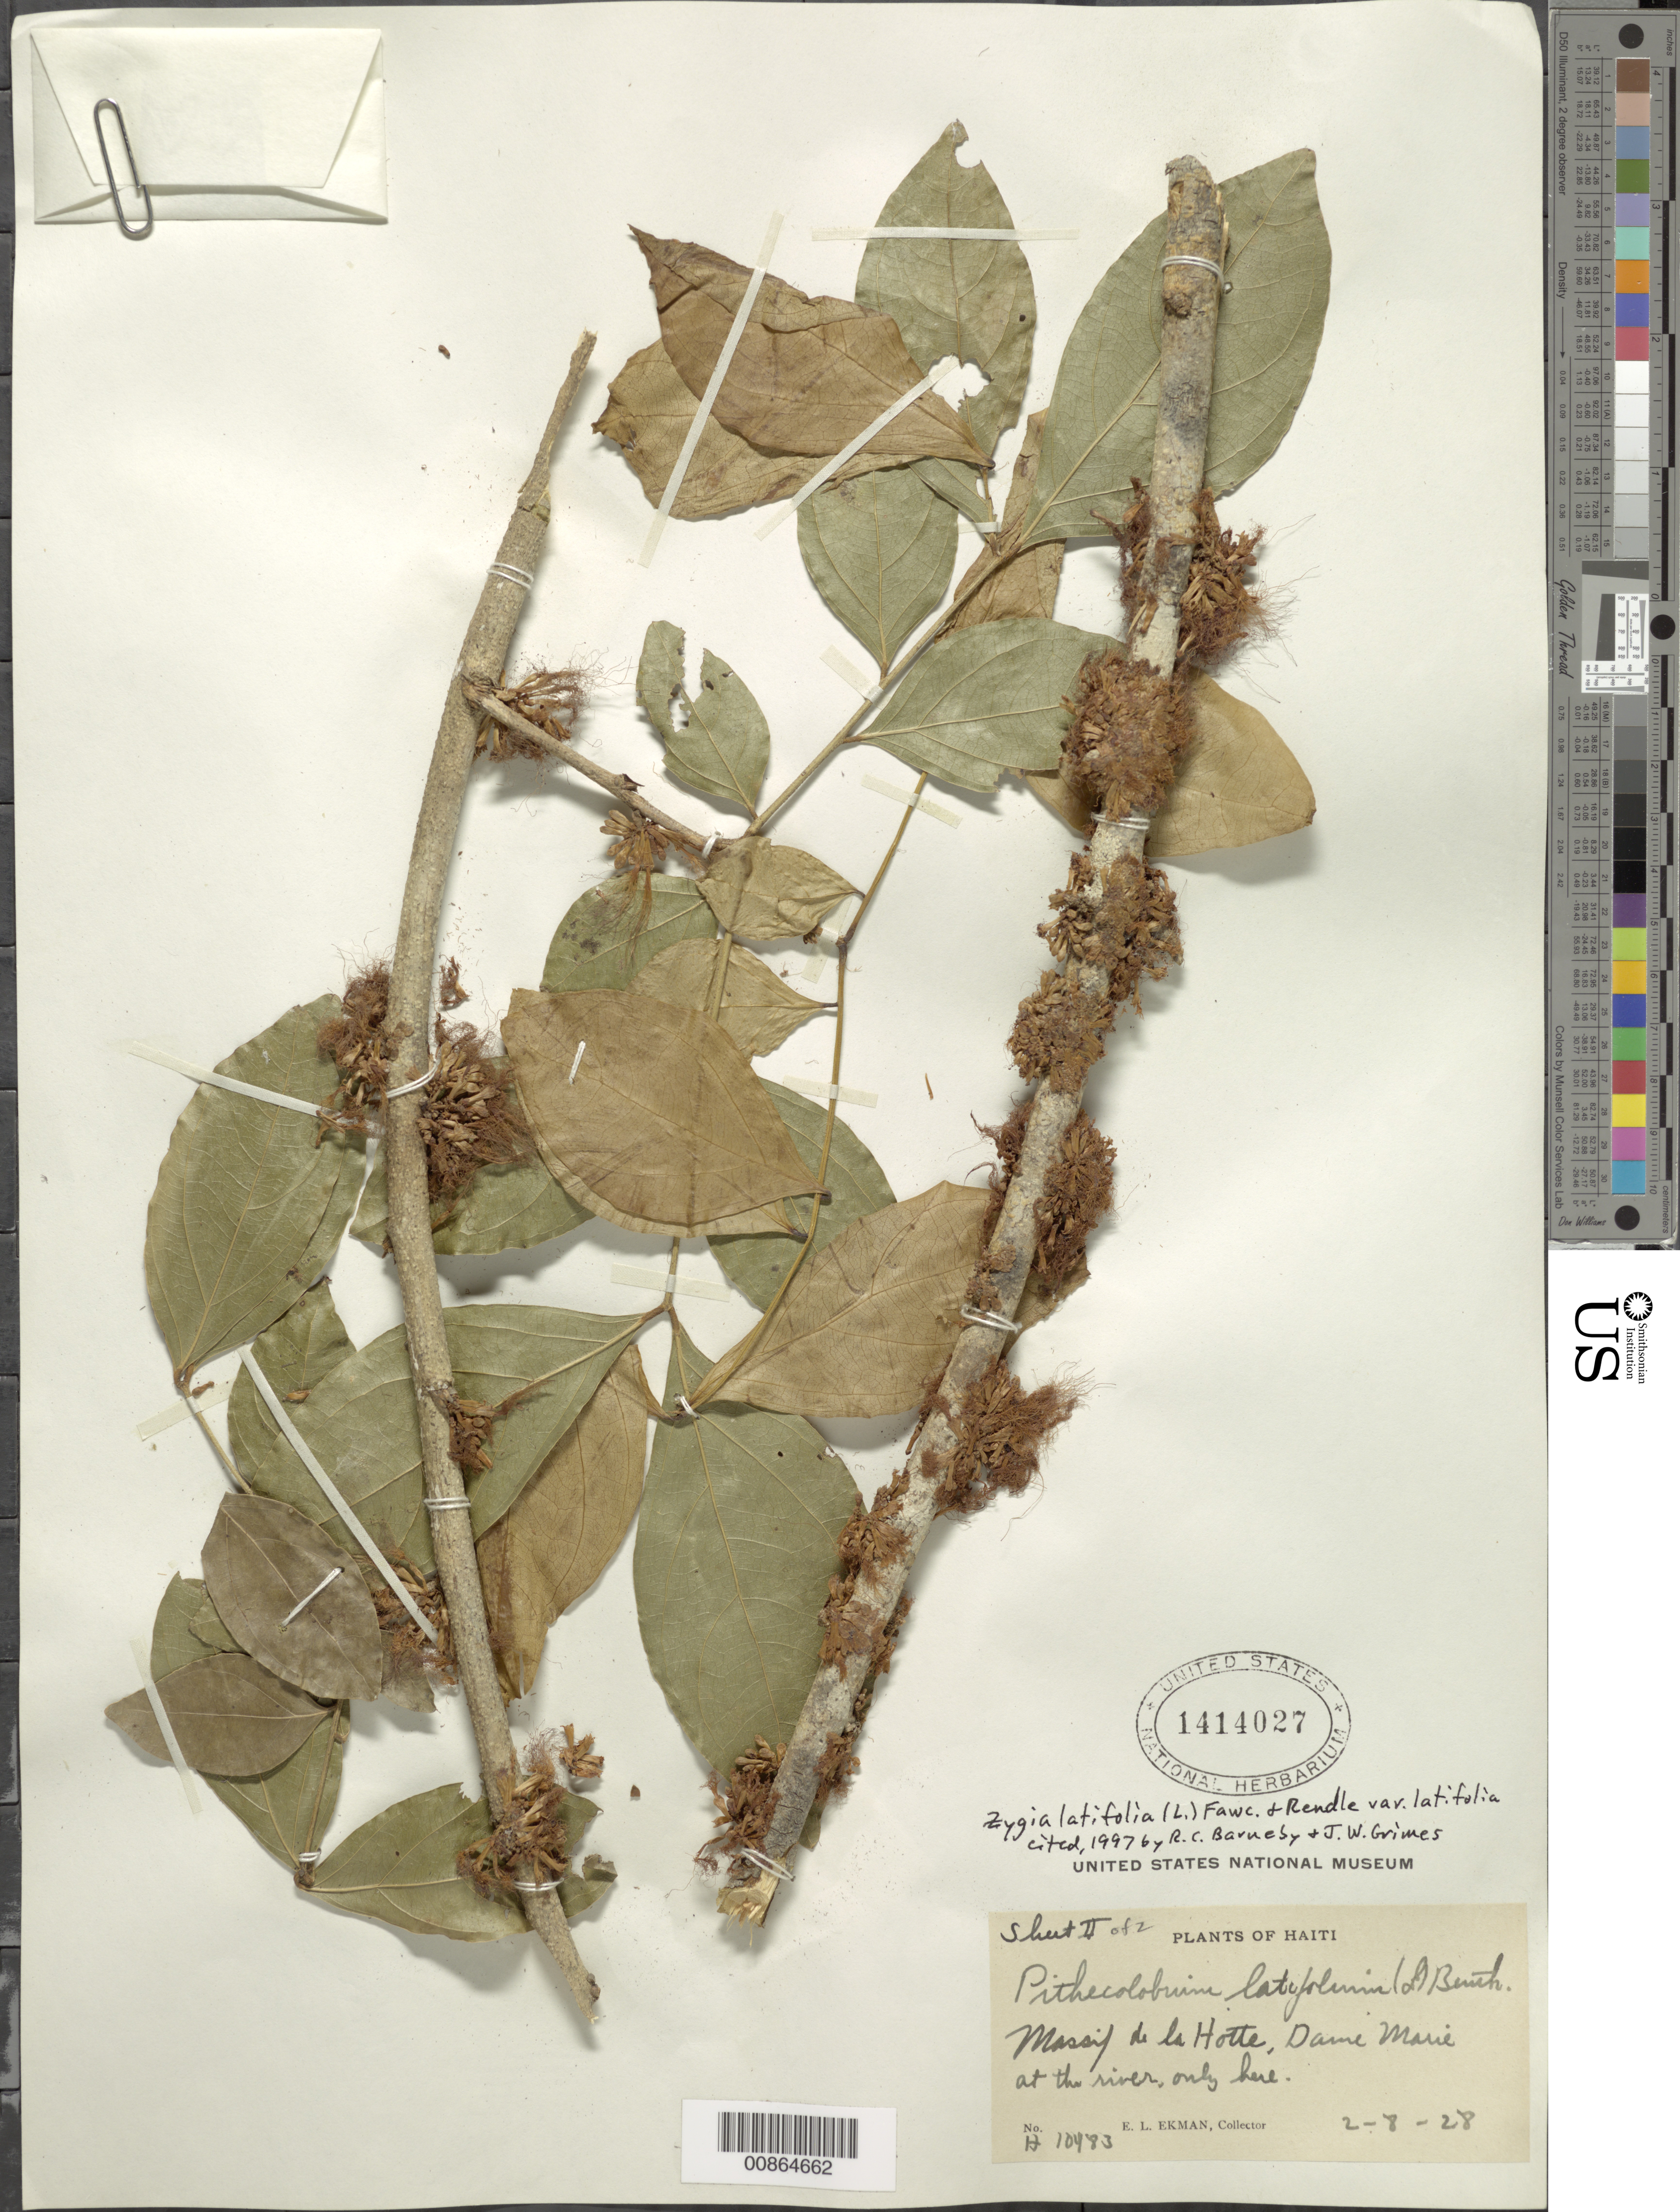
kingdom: Plantae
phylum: Tracheophyta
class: Magnoliopsida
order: Fabales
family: Fabaceae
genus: Zygia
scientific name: Zygia latifolia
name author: (L.) Fawc. & Rendle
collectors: E. L. Ekman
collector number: H 10483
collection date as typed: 02 Aug 1928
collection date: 1928-08-02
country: Haiti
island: Hispaniola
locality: Massif de la Hotte, western group, Dame-Marie.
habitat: At the river, only here.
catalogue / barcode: US 1414027